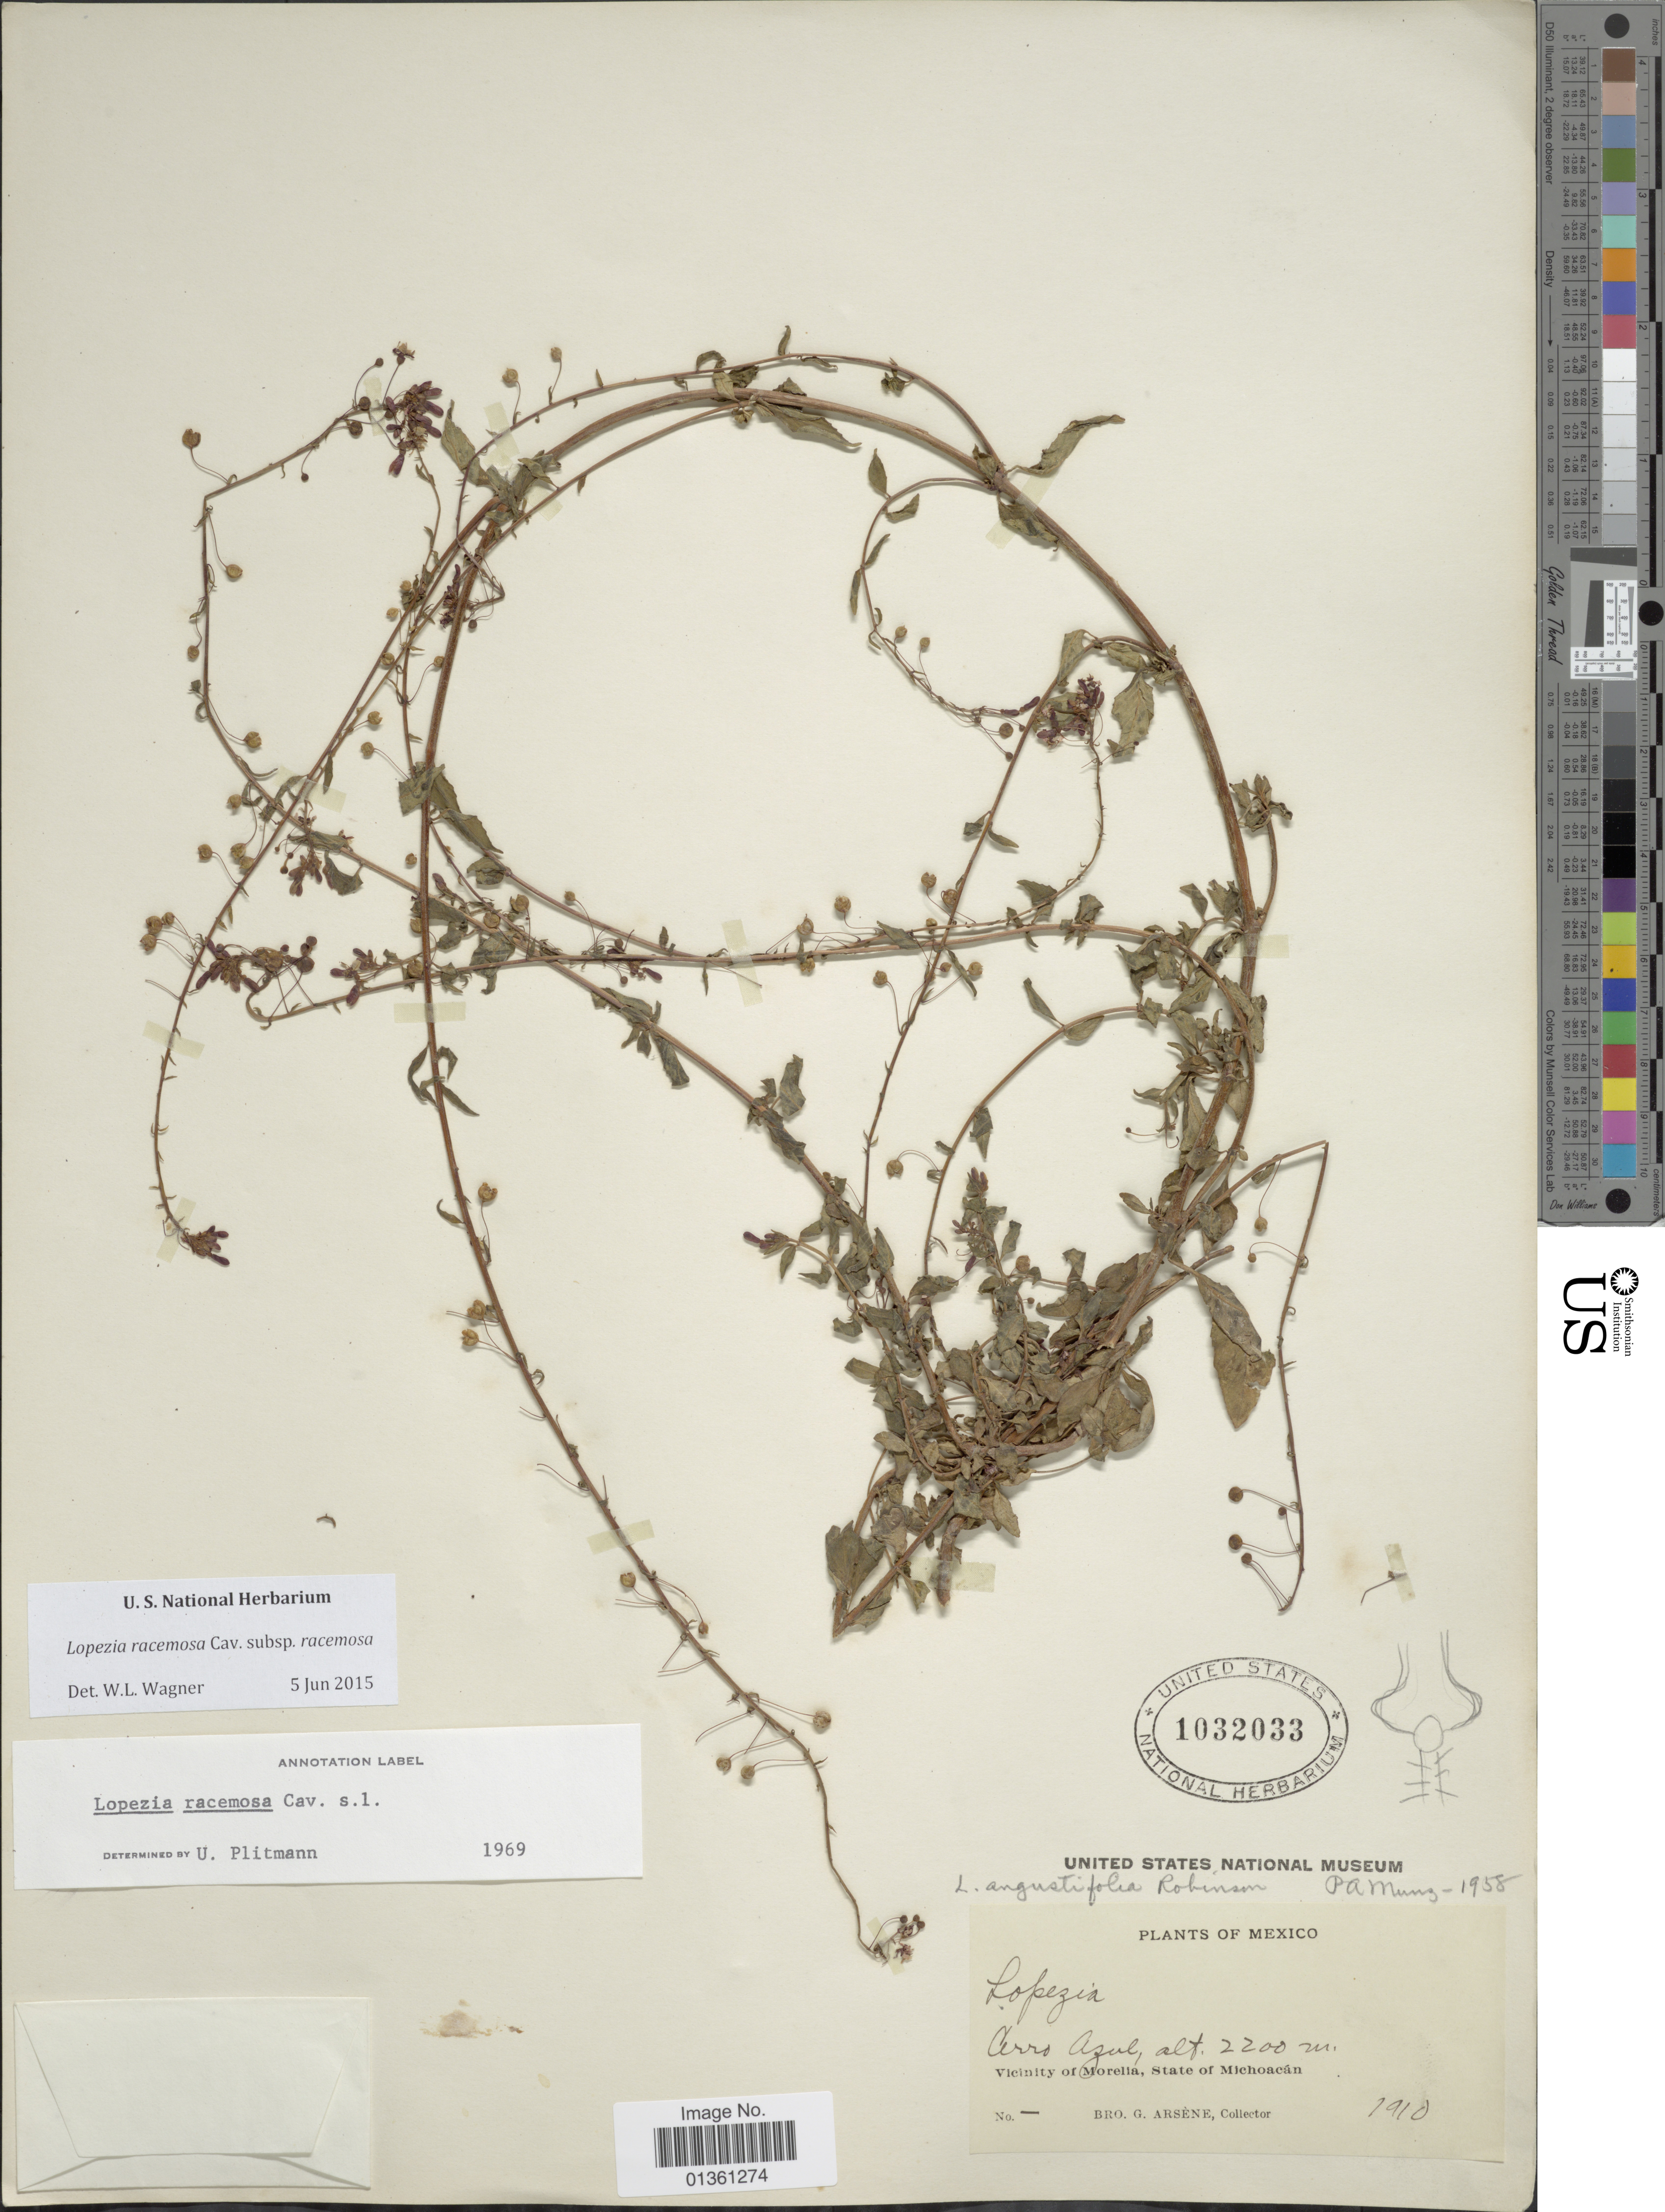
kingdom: Plantae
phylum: Tracheophyta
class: Magnoliopsida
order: Myrtales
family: Onagraceae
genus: Lopezia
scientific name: Lopezia racemosa subsp. racemosa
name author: Cav.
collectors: Bro. G. Arsène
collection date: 1910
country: Mexico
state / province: Michoacán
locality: Cerro Azul. Vicinity of Morelia.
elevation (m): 2200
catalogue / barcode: US 1032033